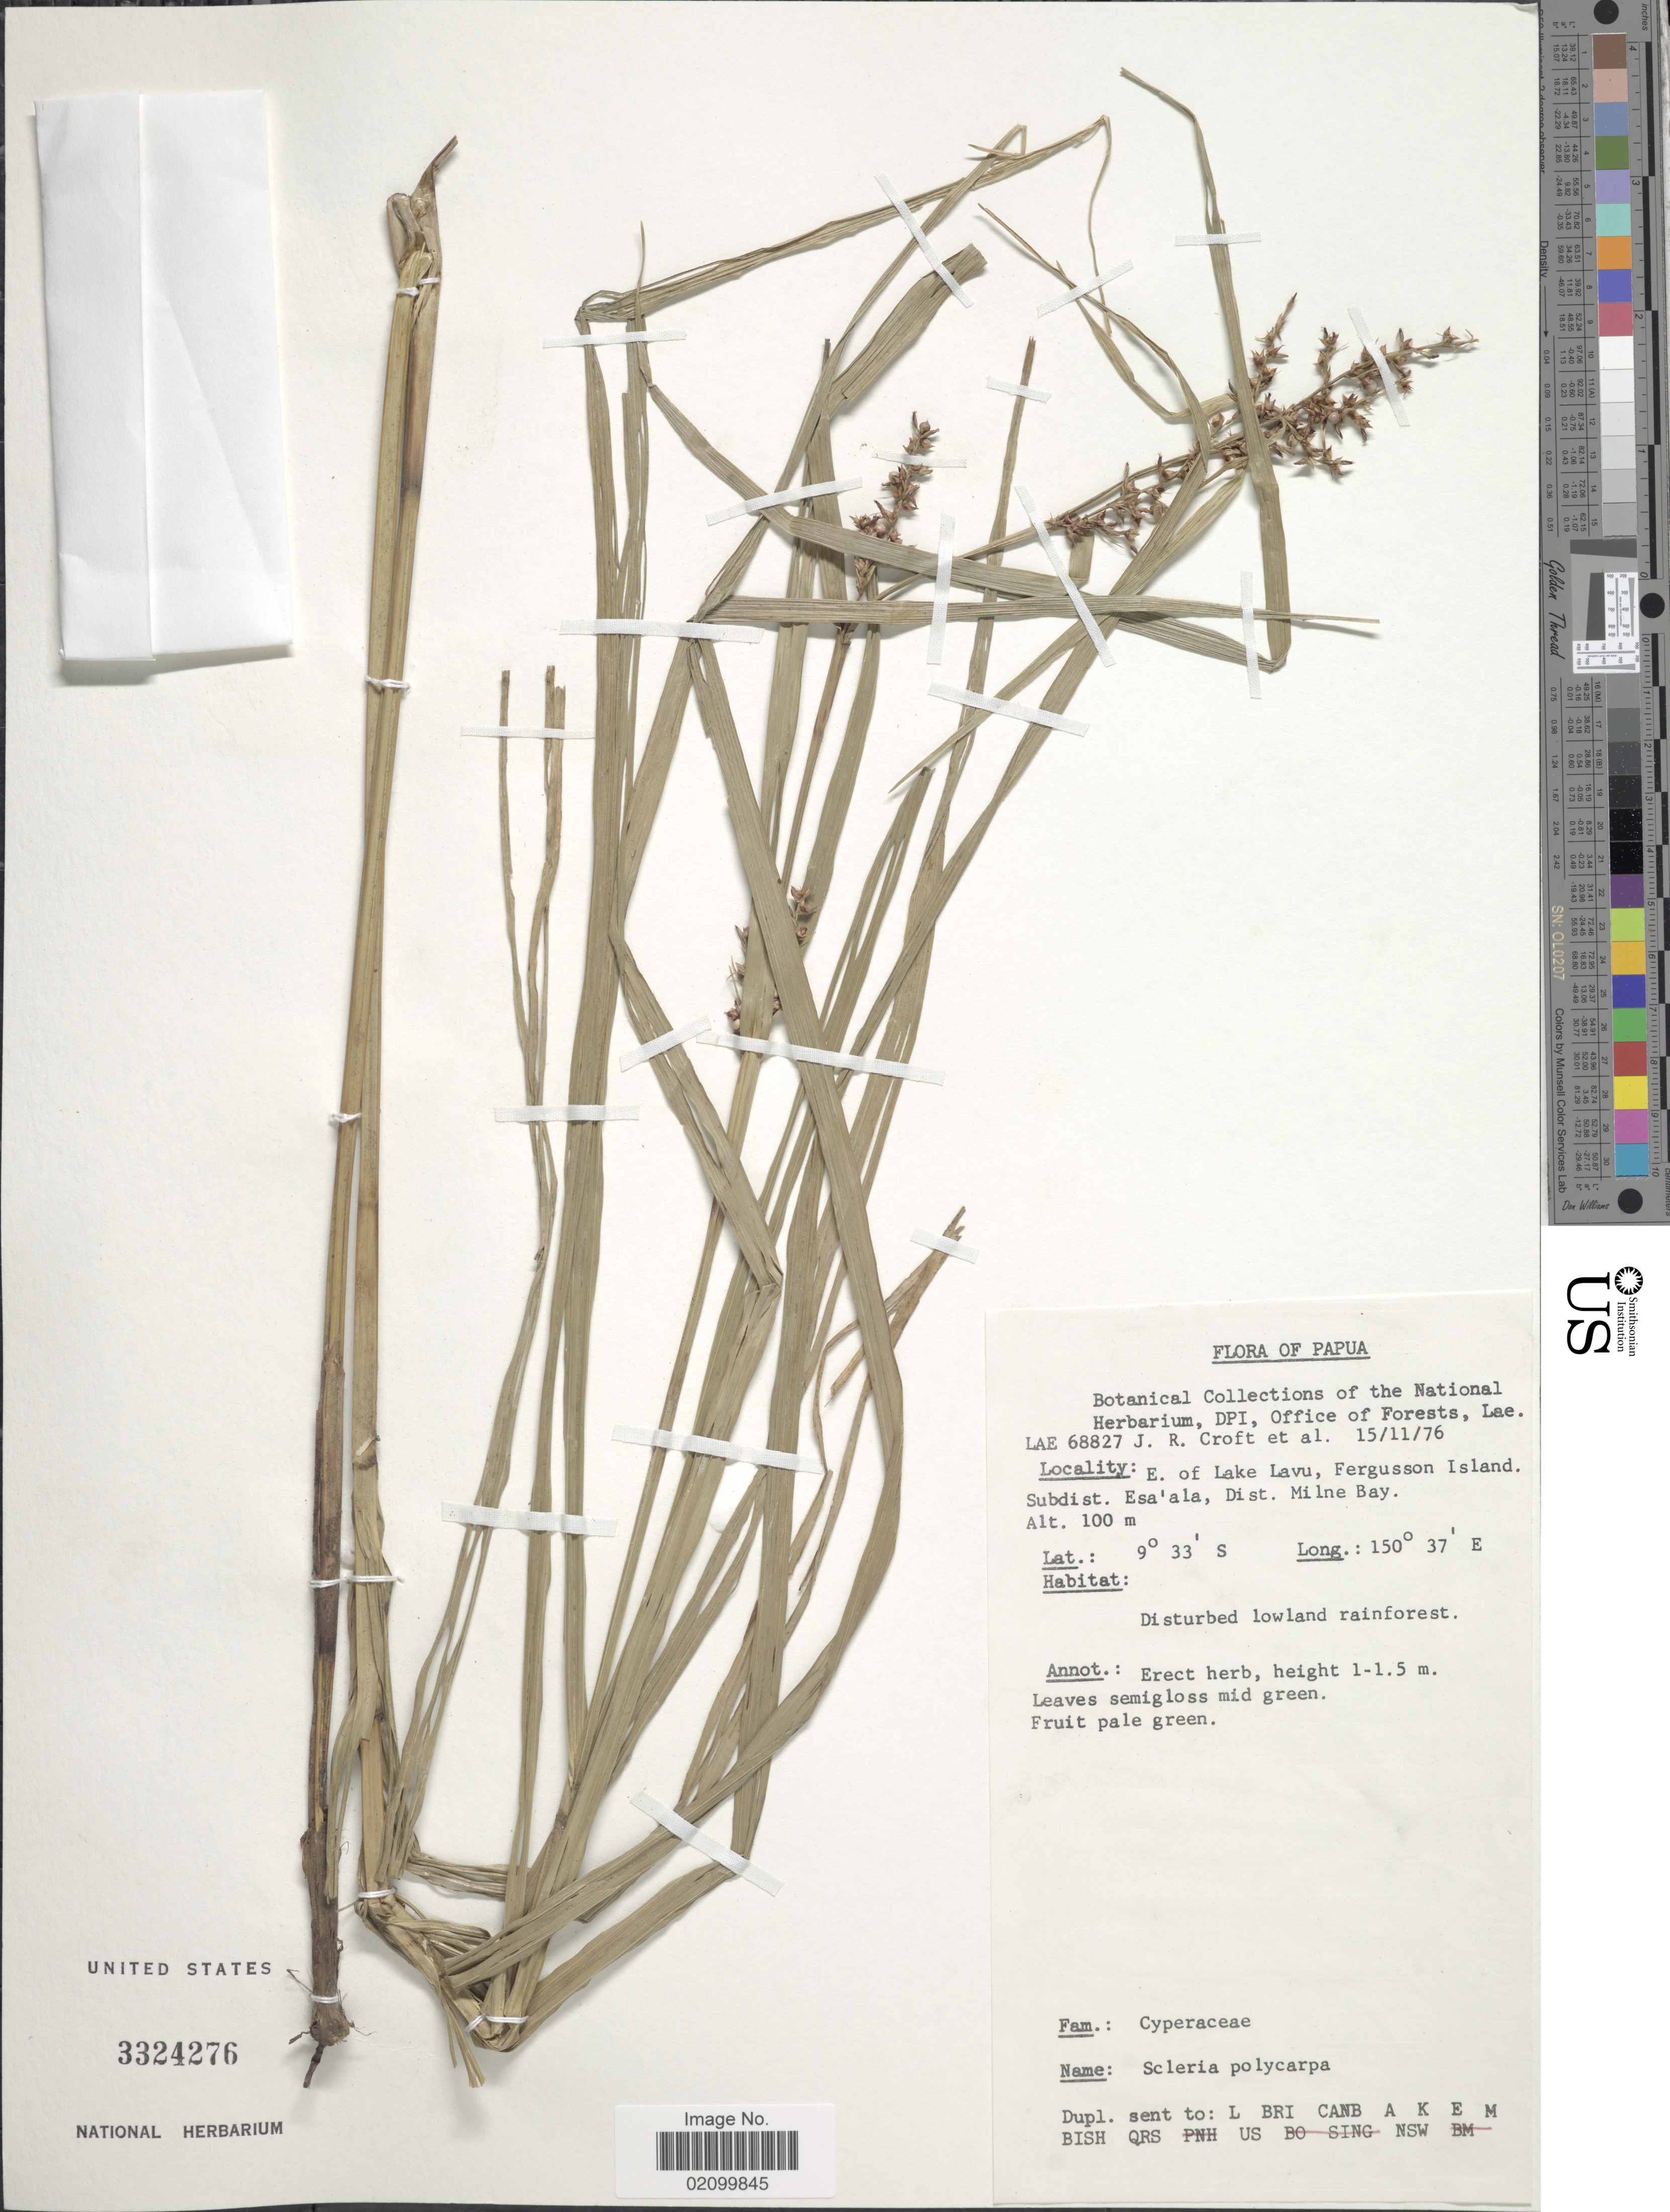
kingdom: Plantae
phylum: Tracheophyta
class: Liliopsida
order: Poales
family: Cyperaceae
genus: Scleria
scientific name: Scleria polycarpa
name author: Boeckeler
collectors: J. R. Croft & et al.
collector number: LAE68827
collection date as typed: Transcribed d/m/y: 15/11/76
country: Papua New Guinea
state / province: Milne Bay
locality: Papua. E. of Lake Lavu, Fergusson Island. Subdist. Esa'ala, Dist. Milne Bay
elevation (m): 100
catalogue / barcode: US 3324276